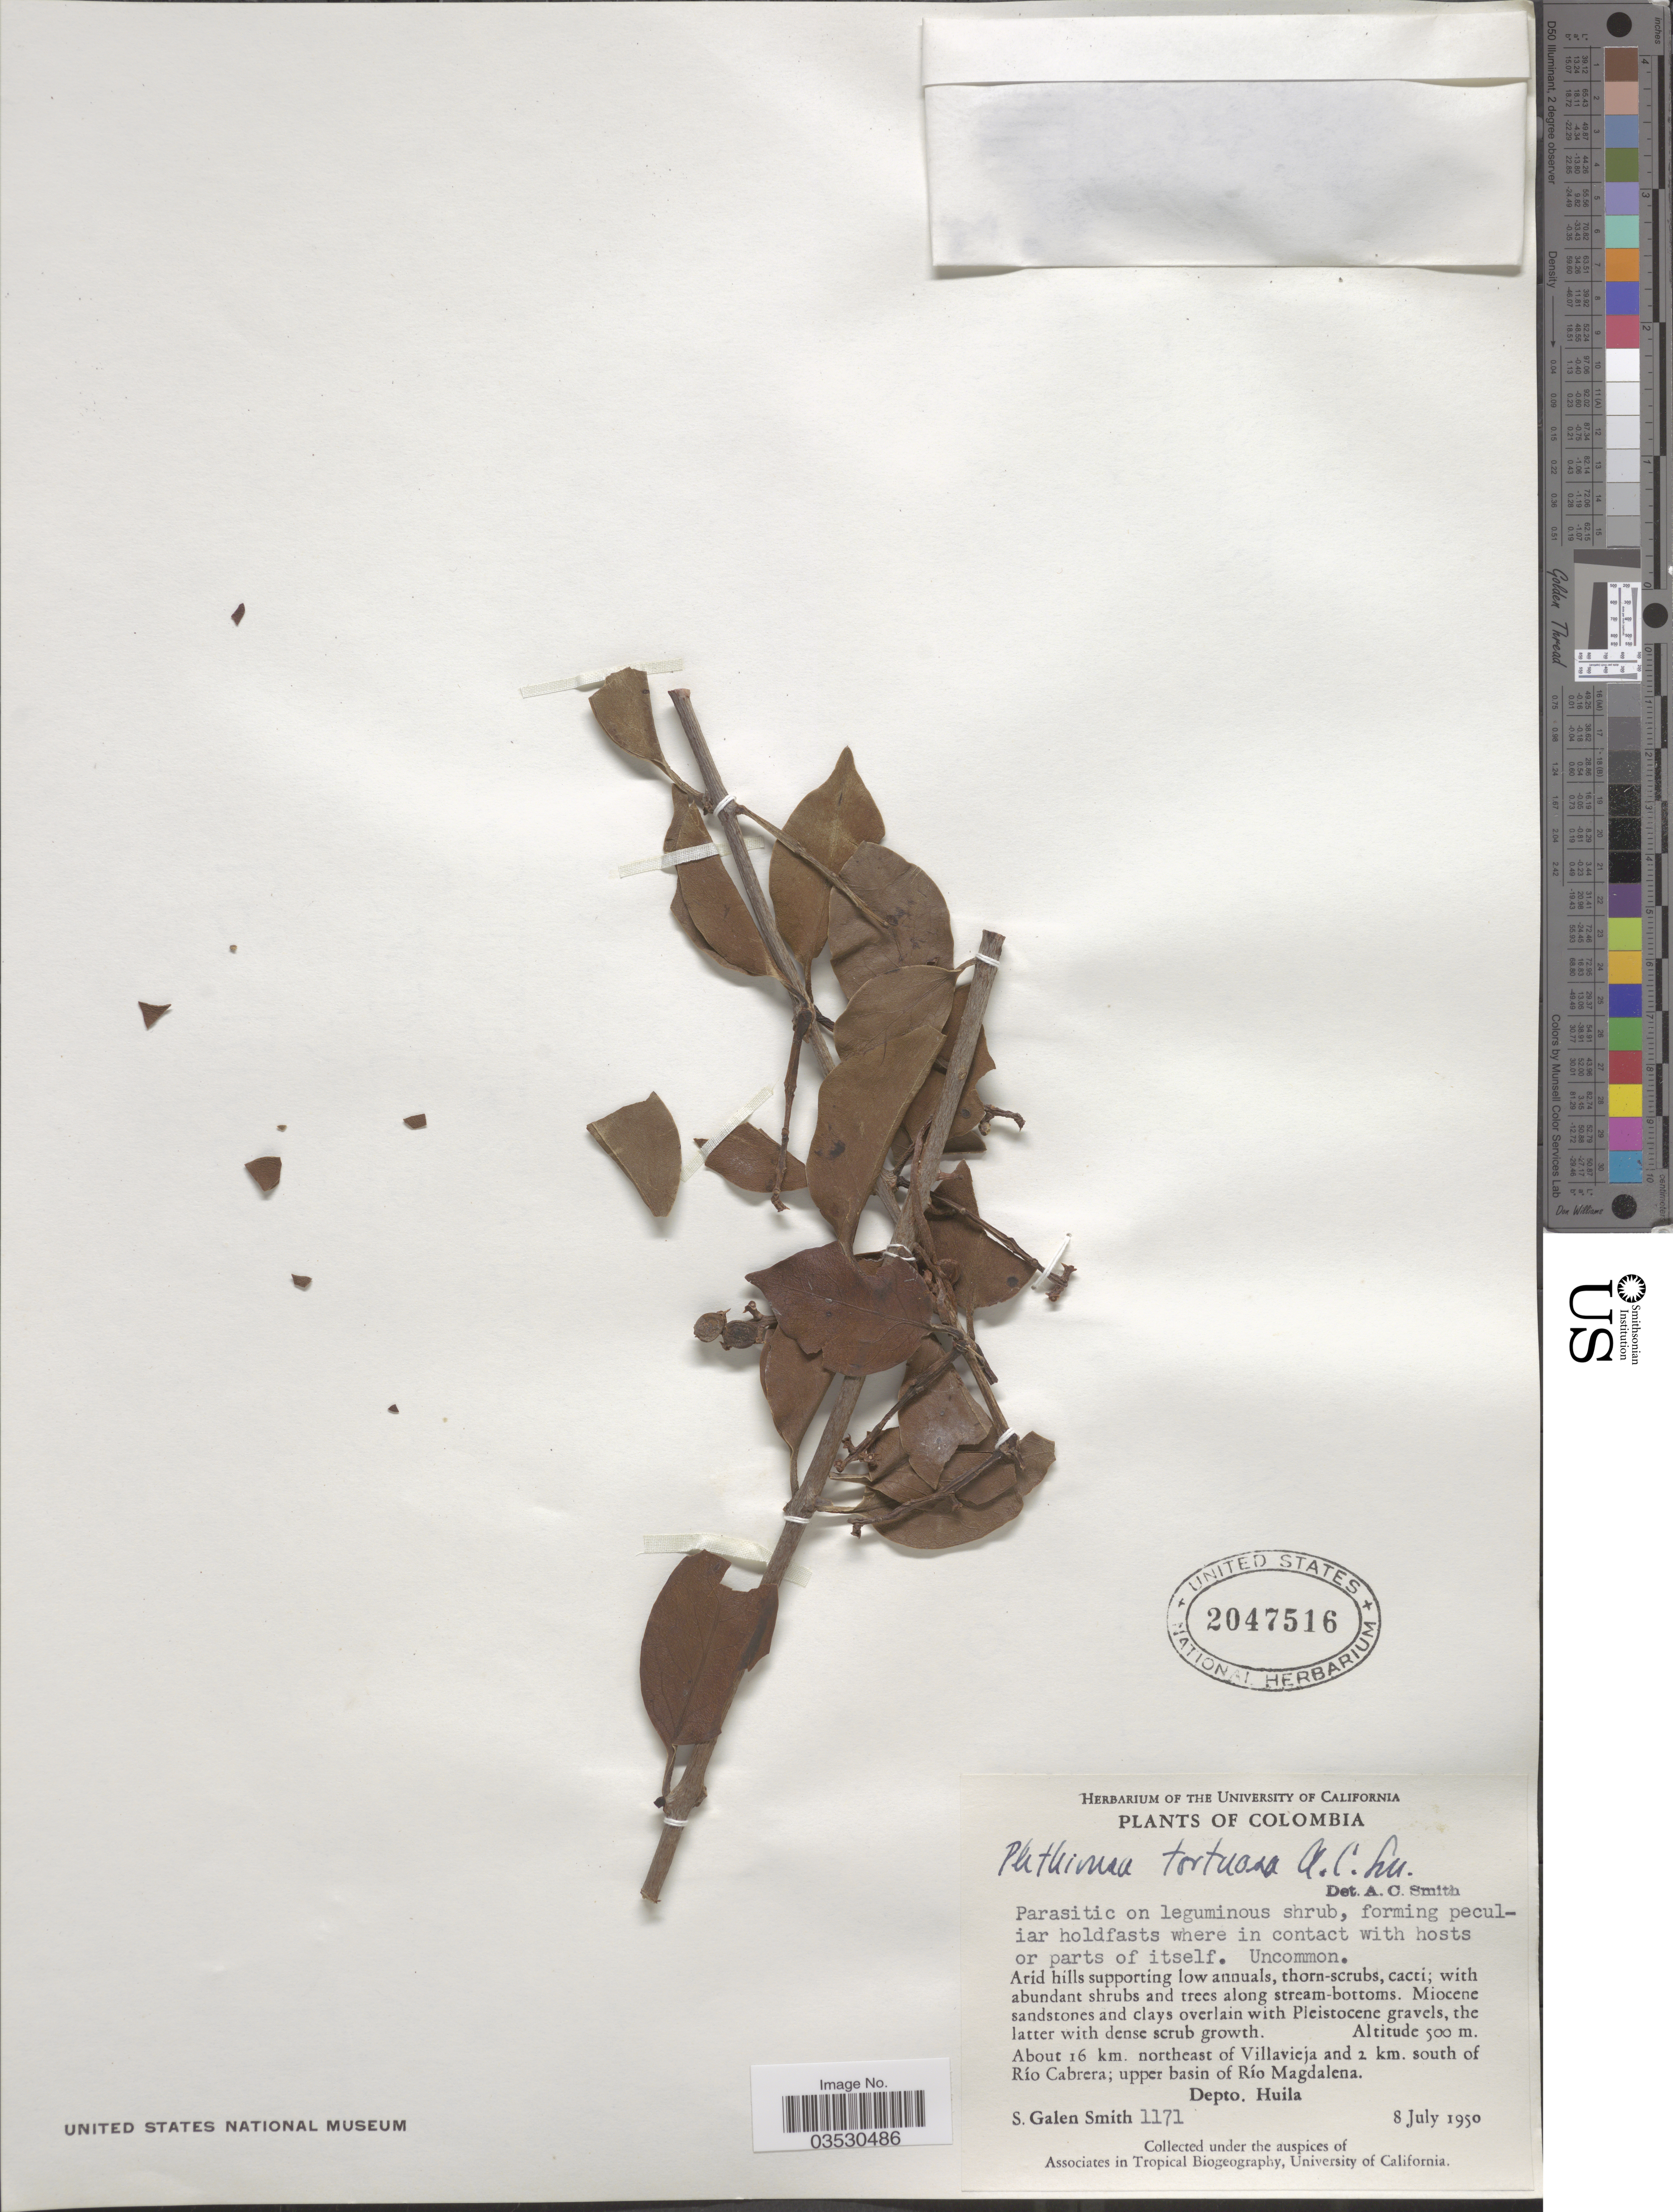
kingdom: Plantae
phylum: Tracheophyta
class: Magnoliopsida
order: Santalales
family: Loranthaceae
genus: Phthirusa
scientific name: Phthirusa tortuosa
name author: A.C. Sm.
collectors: S. G. Smith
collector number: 1171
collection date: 1950-07-08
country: Colombia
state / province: Huila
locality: About 16 km. northeast of Villavieja and 2 km. south of Río Cabrera; upper basin of Río Magdalena.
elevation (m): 500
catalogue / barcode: US 2047516